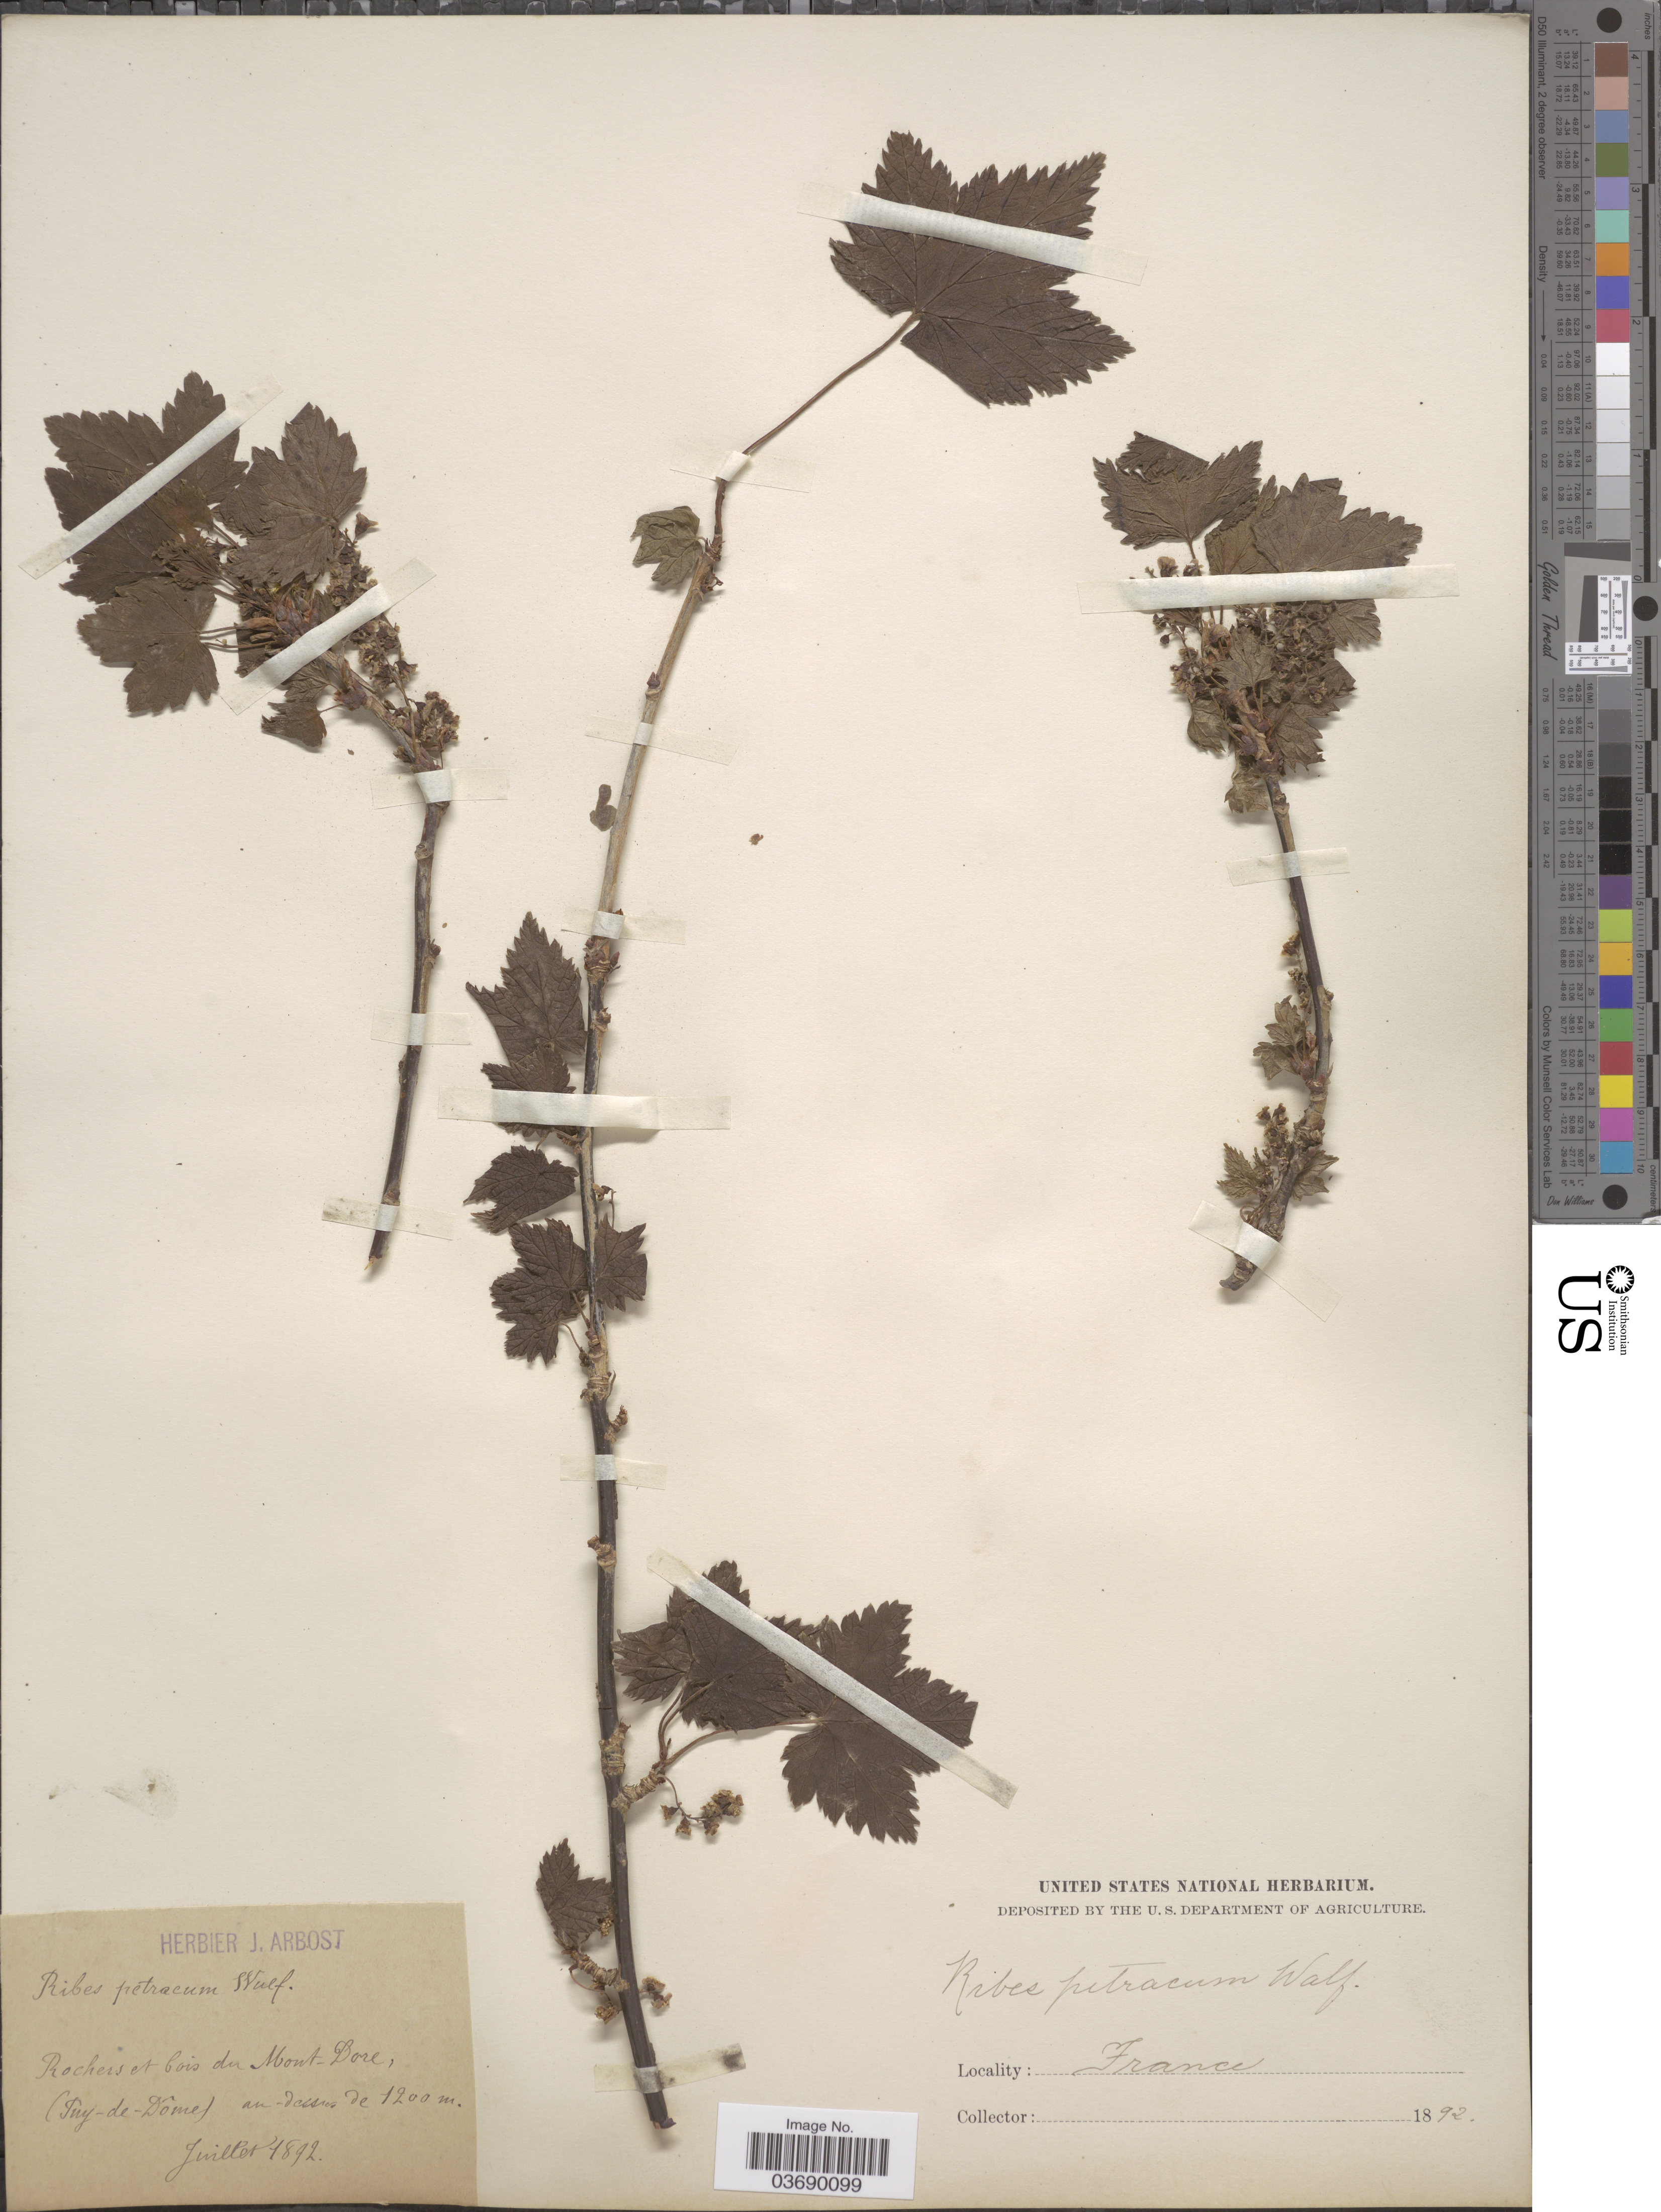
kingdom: Plantae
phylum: Tracheophyta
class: Magnoliopsida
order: Saxifragales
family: Grossulariaceae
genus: Ribes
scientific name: Ribes sp.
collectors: ex herb. J. Arbost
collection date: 1892-07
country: France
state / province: Auvergne-Rhône-Alpes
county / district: Puy-de-Dôme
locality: Rochers et bois du Mont-Dore, (Puy-de-Dôme).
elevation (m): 1200